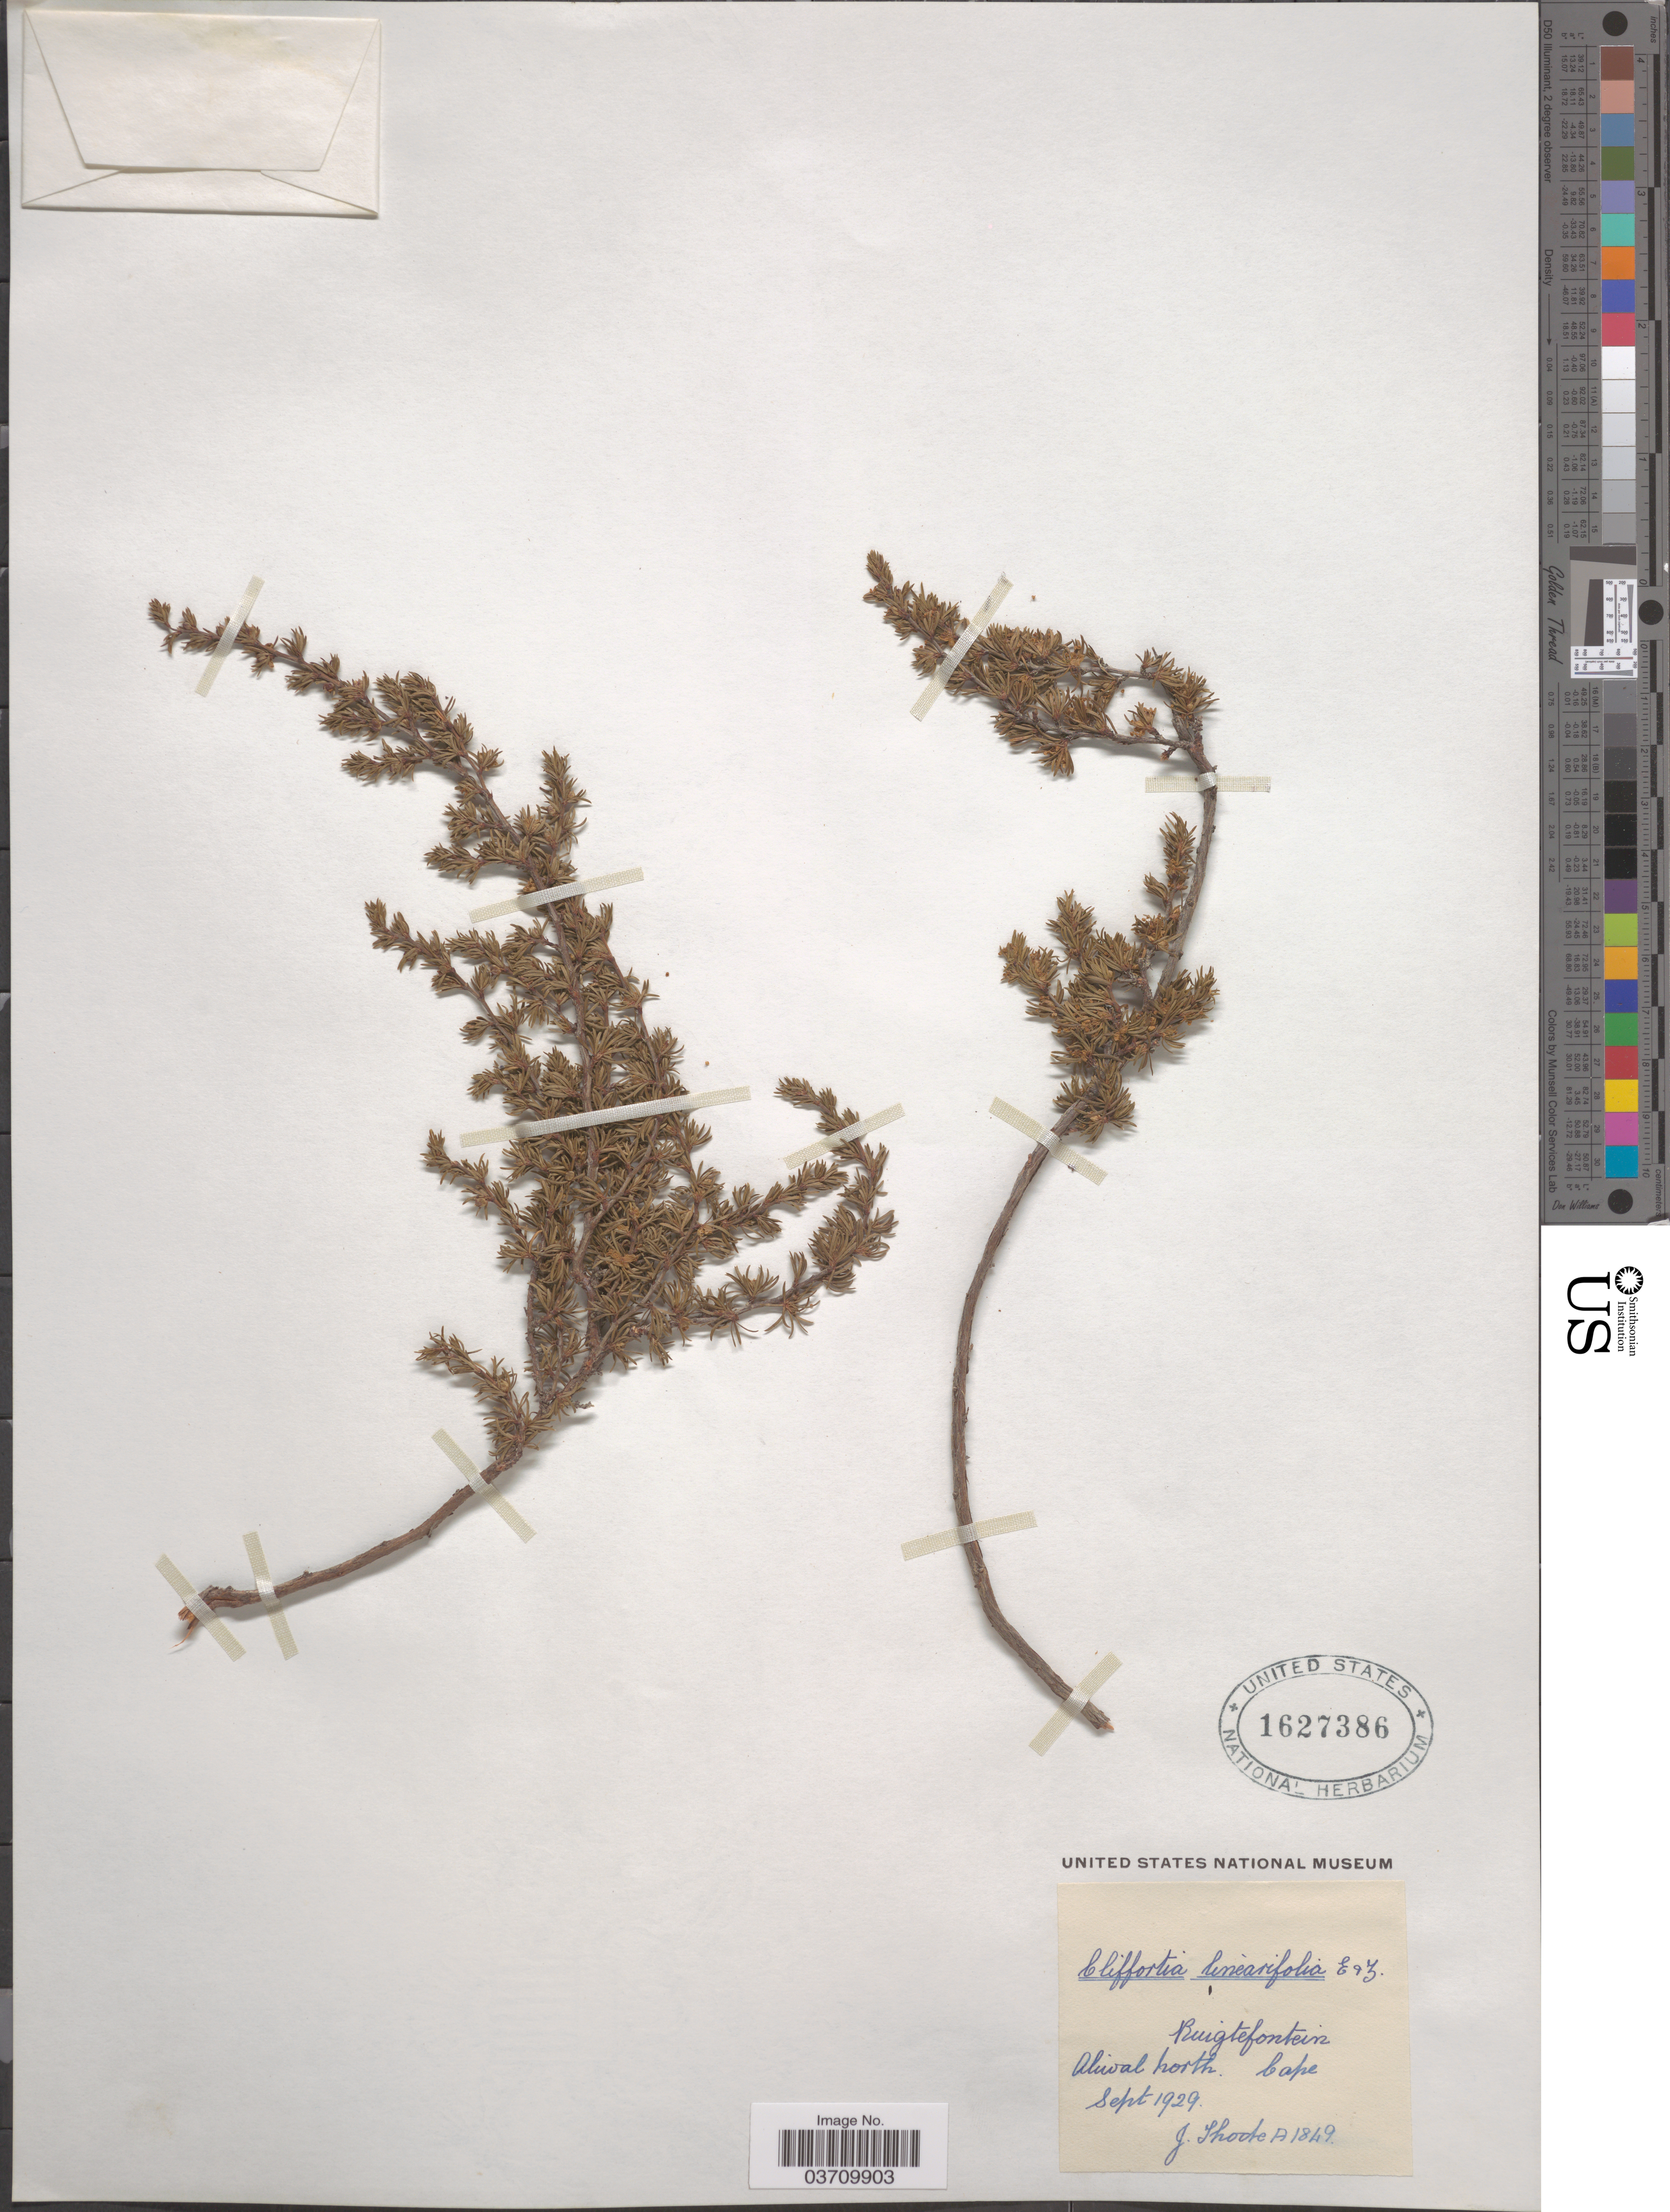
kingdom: Plantae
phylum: Tracheophyta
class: Magnoliopsida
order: Rosales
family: Rosaceae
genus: Cliffortia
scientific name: Cliffortia linearifolia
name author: Eckl. & Zeyh.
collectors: J. Thode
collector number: A1849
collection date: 1929-09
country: South Africa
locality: Ruigtefontein. Aliwal North. Cape.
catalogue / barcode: US 1627386